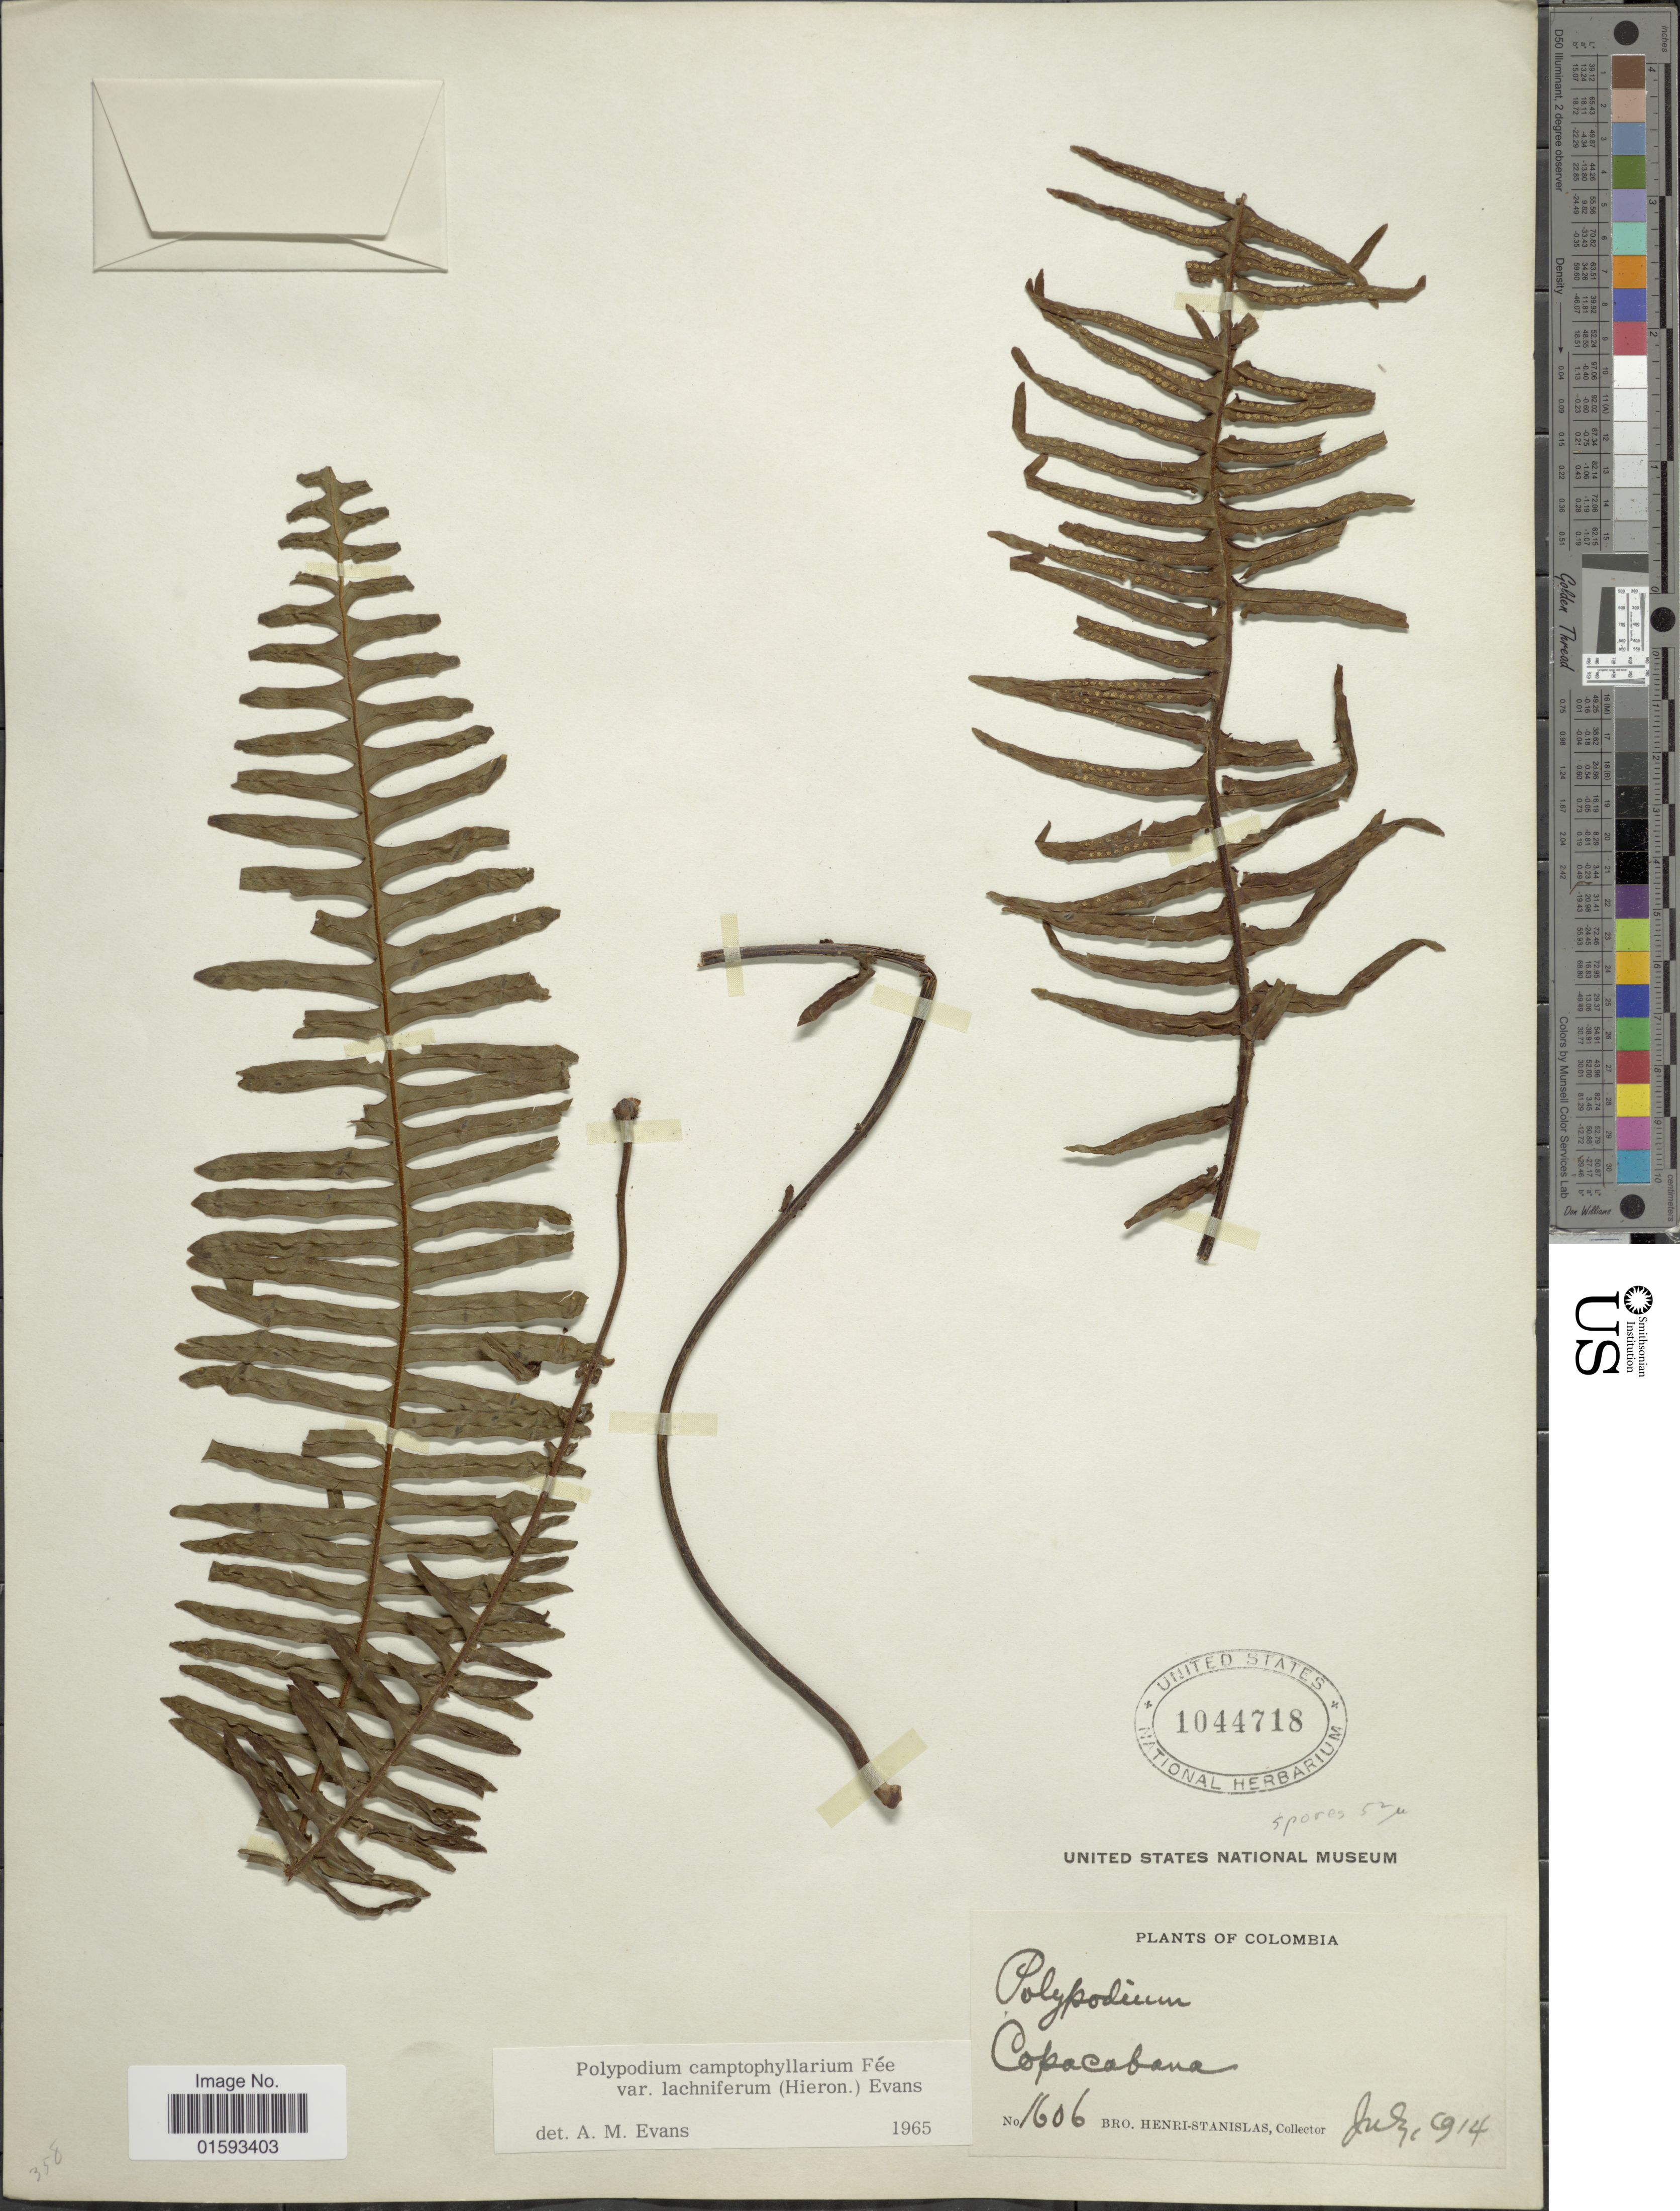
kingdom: Plantae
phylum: Tracheophyta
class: Polypodiopsida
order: Polypodiales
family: Polypodiaceae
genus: Pecluma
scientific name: Pecluma camptophyllaria var. lachnifera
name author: (Hieron.) Lellinger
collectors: Henri-Stanislas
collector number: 1606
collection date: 1914-07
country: Colombia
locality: Copacabana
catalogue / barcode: US 1044718